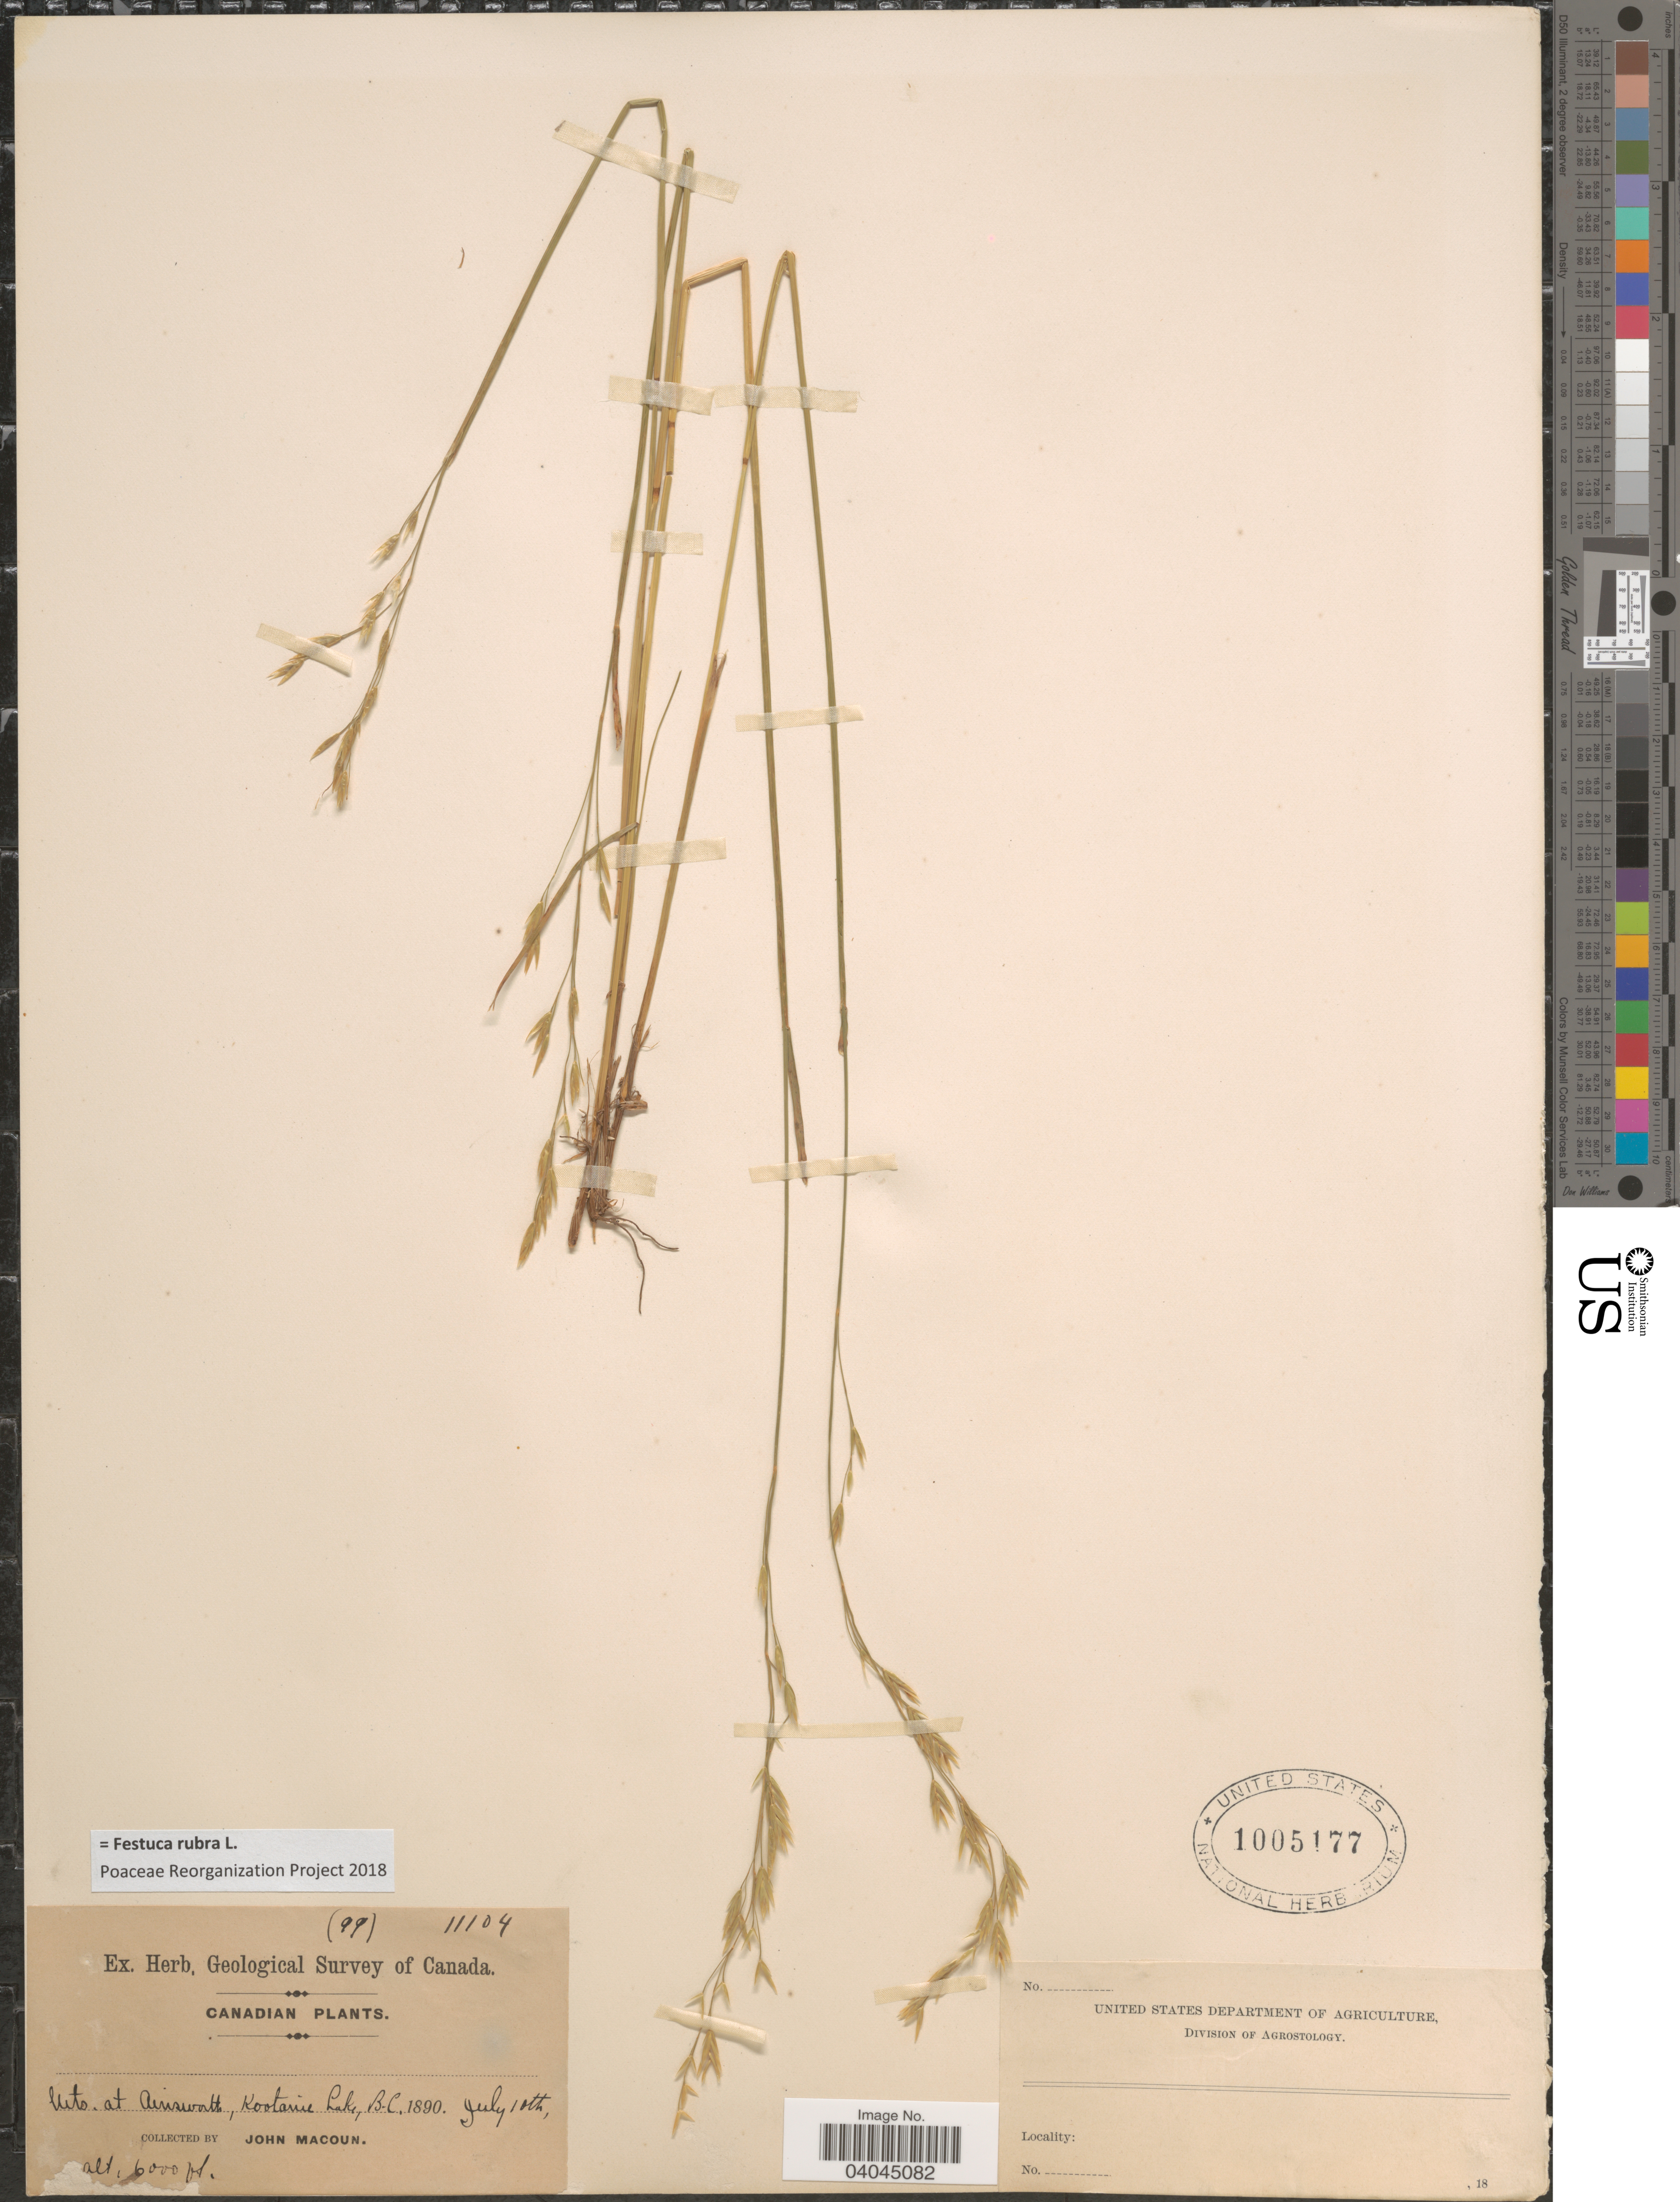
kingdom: Plantae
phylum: Tracheophyta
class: Liliopsida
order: Poales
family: Poaceae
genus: Festuca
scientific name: Festuca rubra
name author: L.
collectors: J. Macoun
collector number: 11104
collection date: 1890-07-10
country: Canada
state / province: British Columbia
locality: Mts. at Ainsworth, Kootanie Lake.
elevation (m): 1829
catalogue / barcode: US 1005177